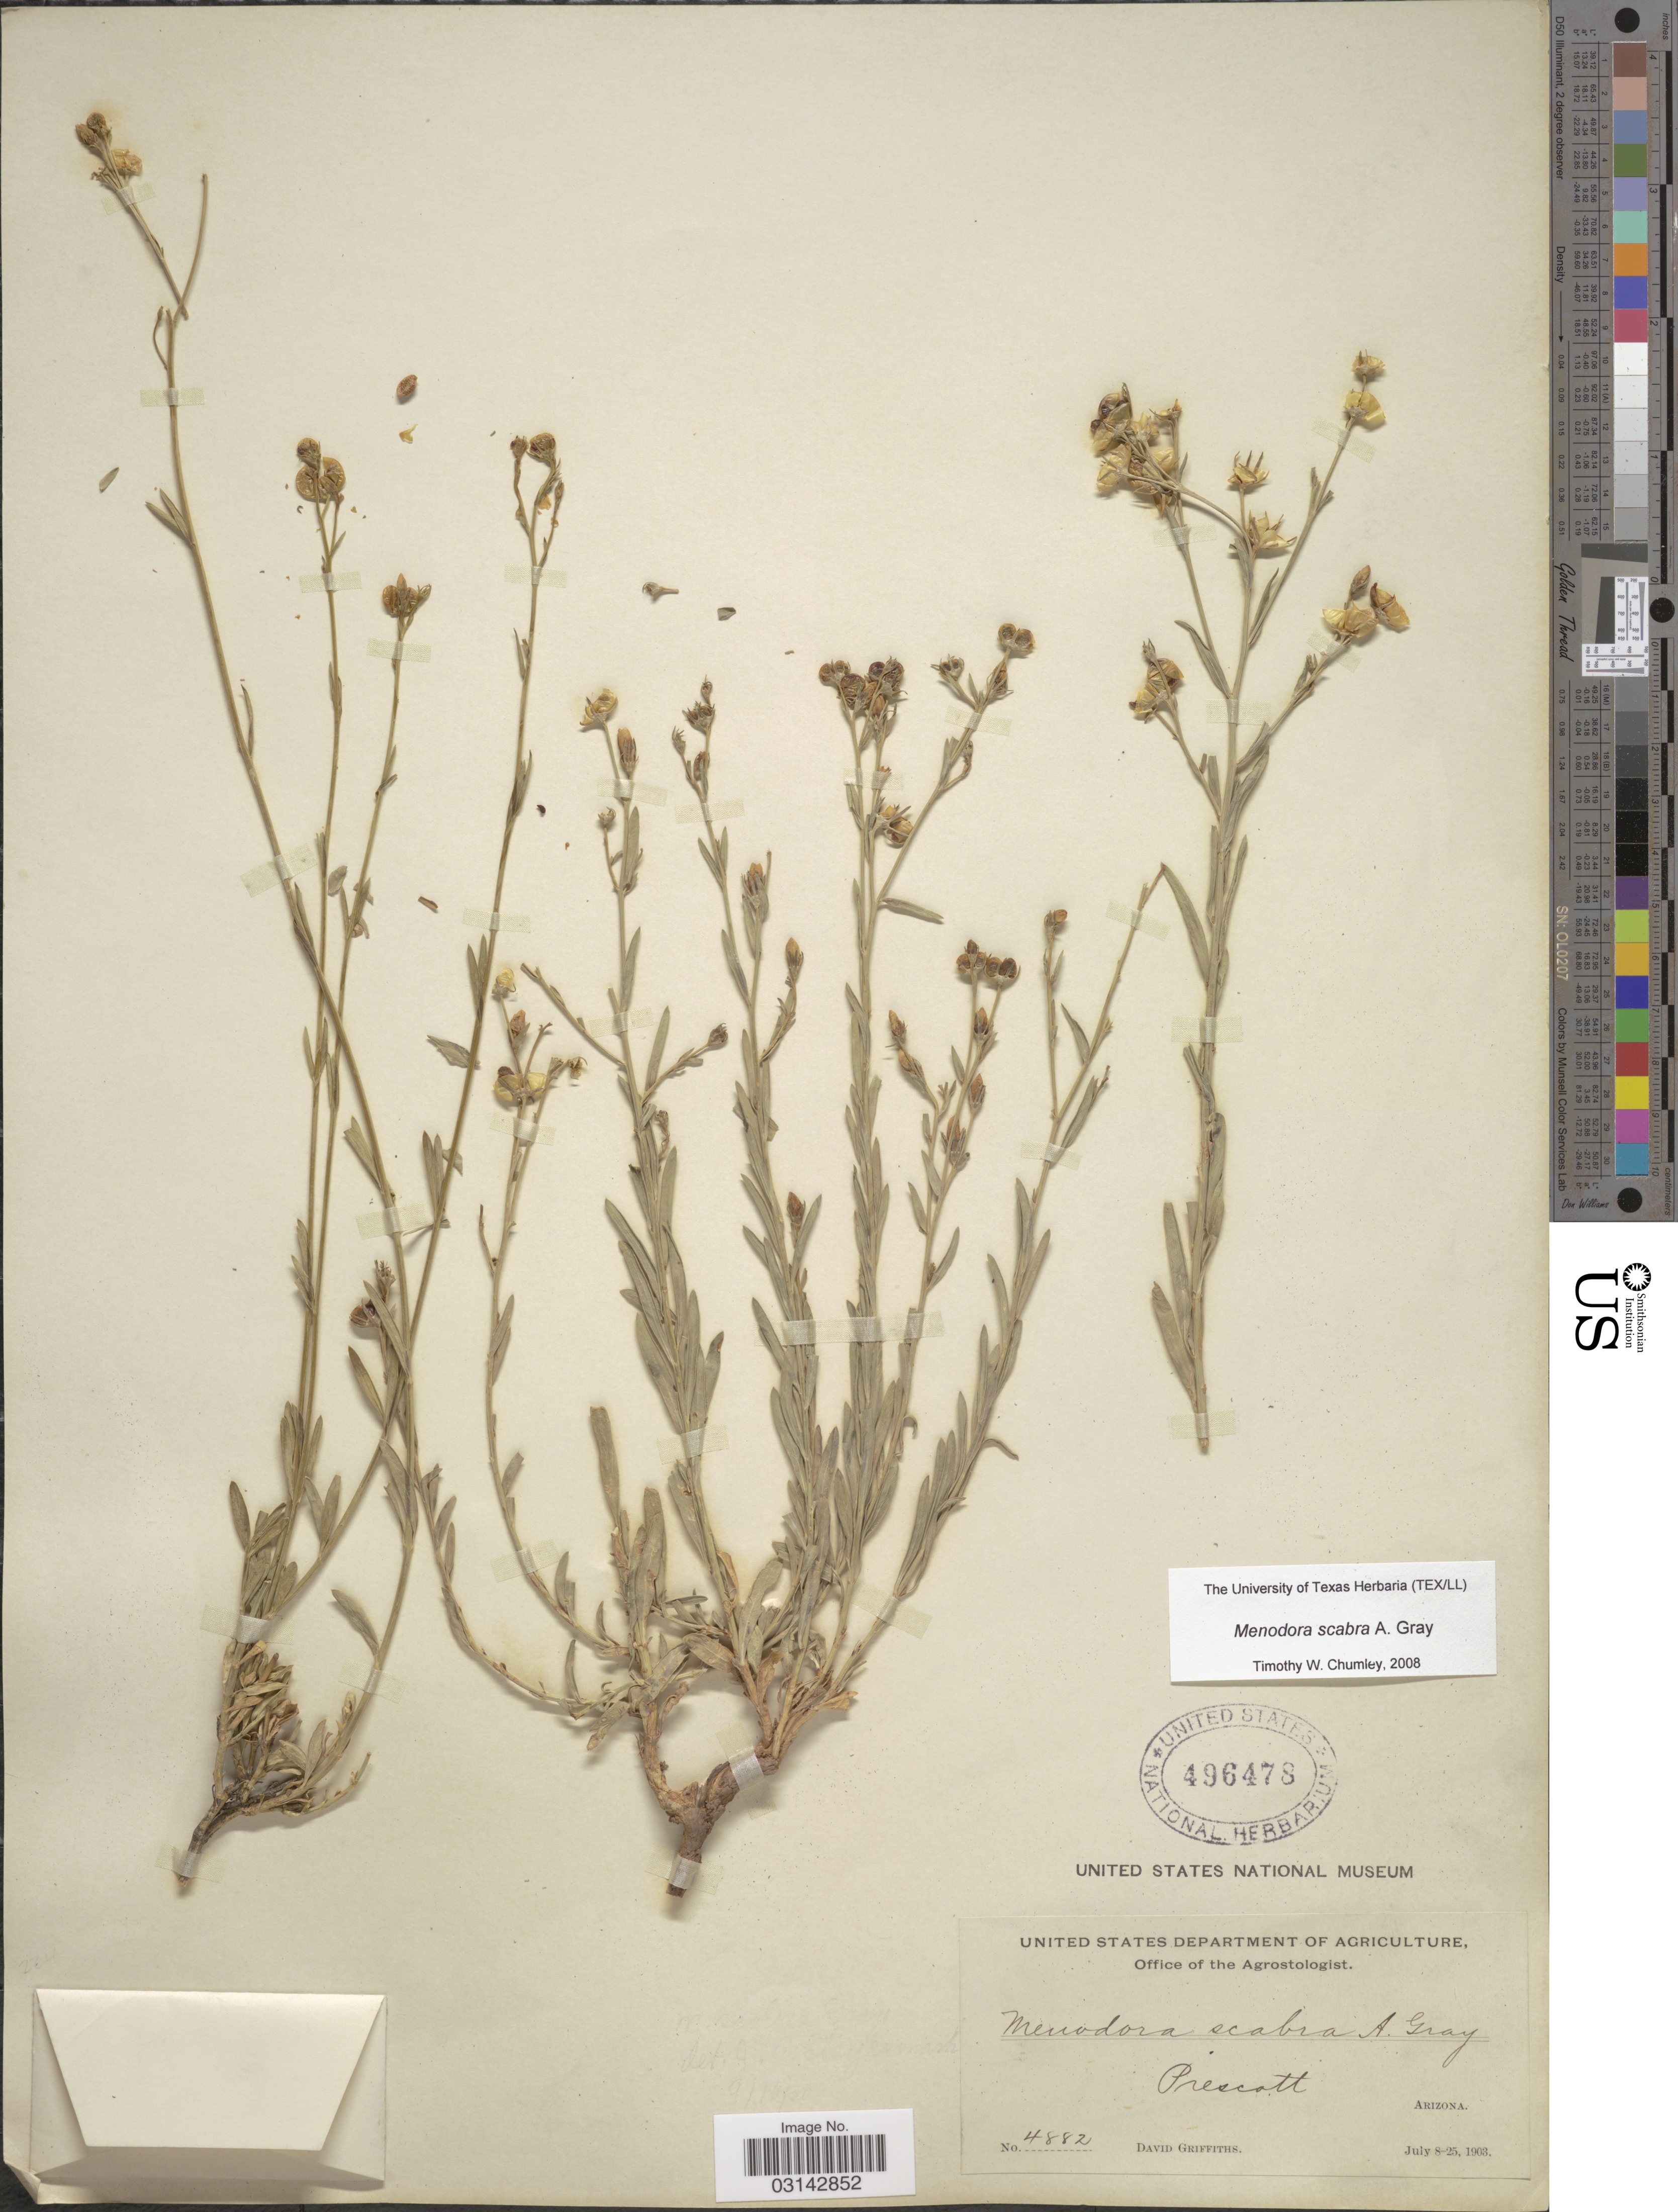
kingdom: Plantae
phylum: Tracheophyta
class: Magnoliopsida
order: Lamiales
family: Oleaceae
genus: Menodora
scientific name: Menodora scabra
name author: A. Gray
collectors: D. Griffiths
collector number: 4882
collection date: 1903-07-08/1903-07-25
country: United States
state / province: Arizona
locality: Prescott.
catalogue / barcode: US 496478